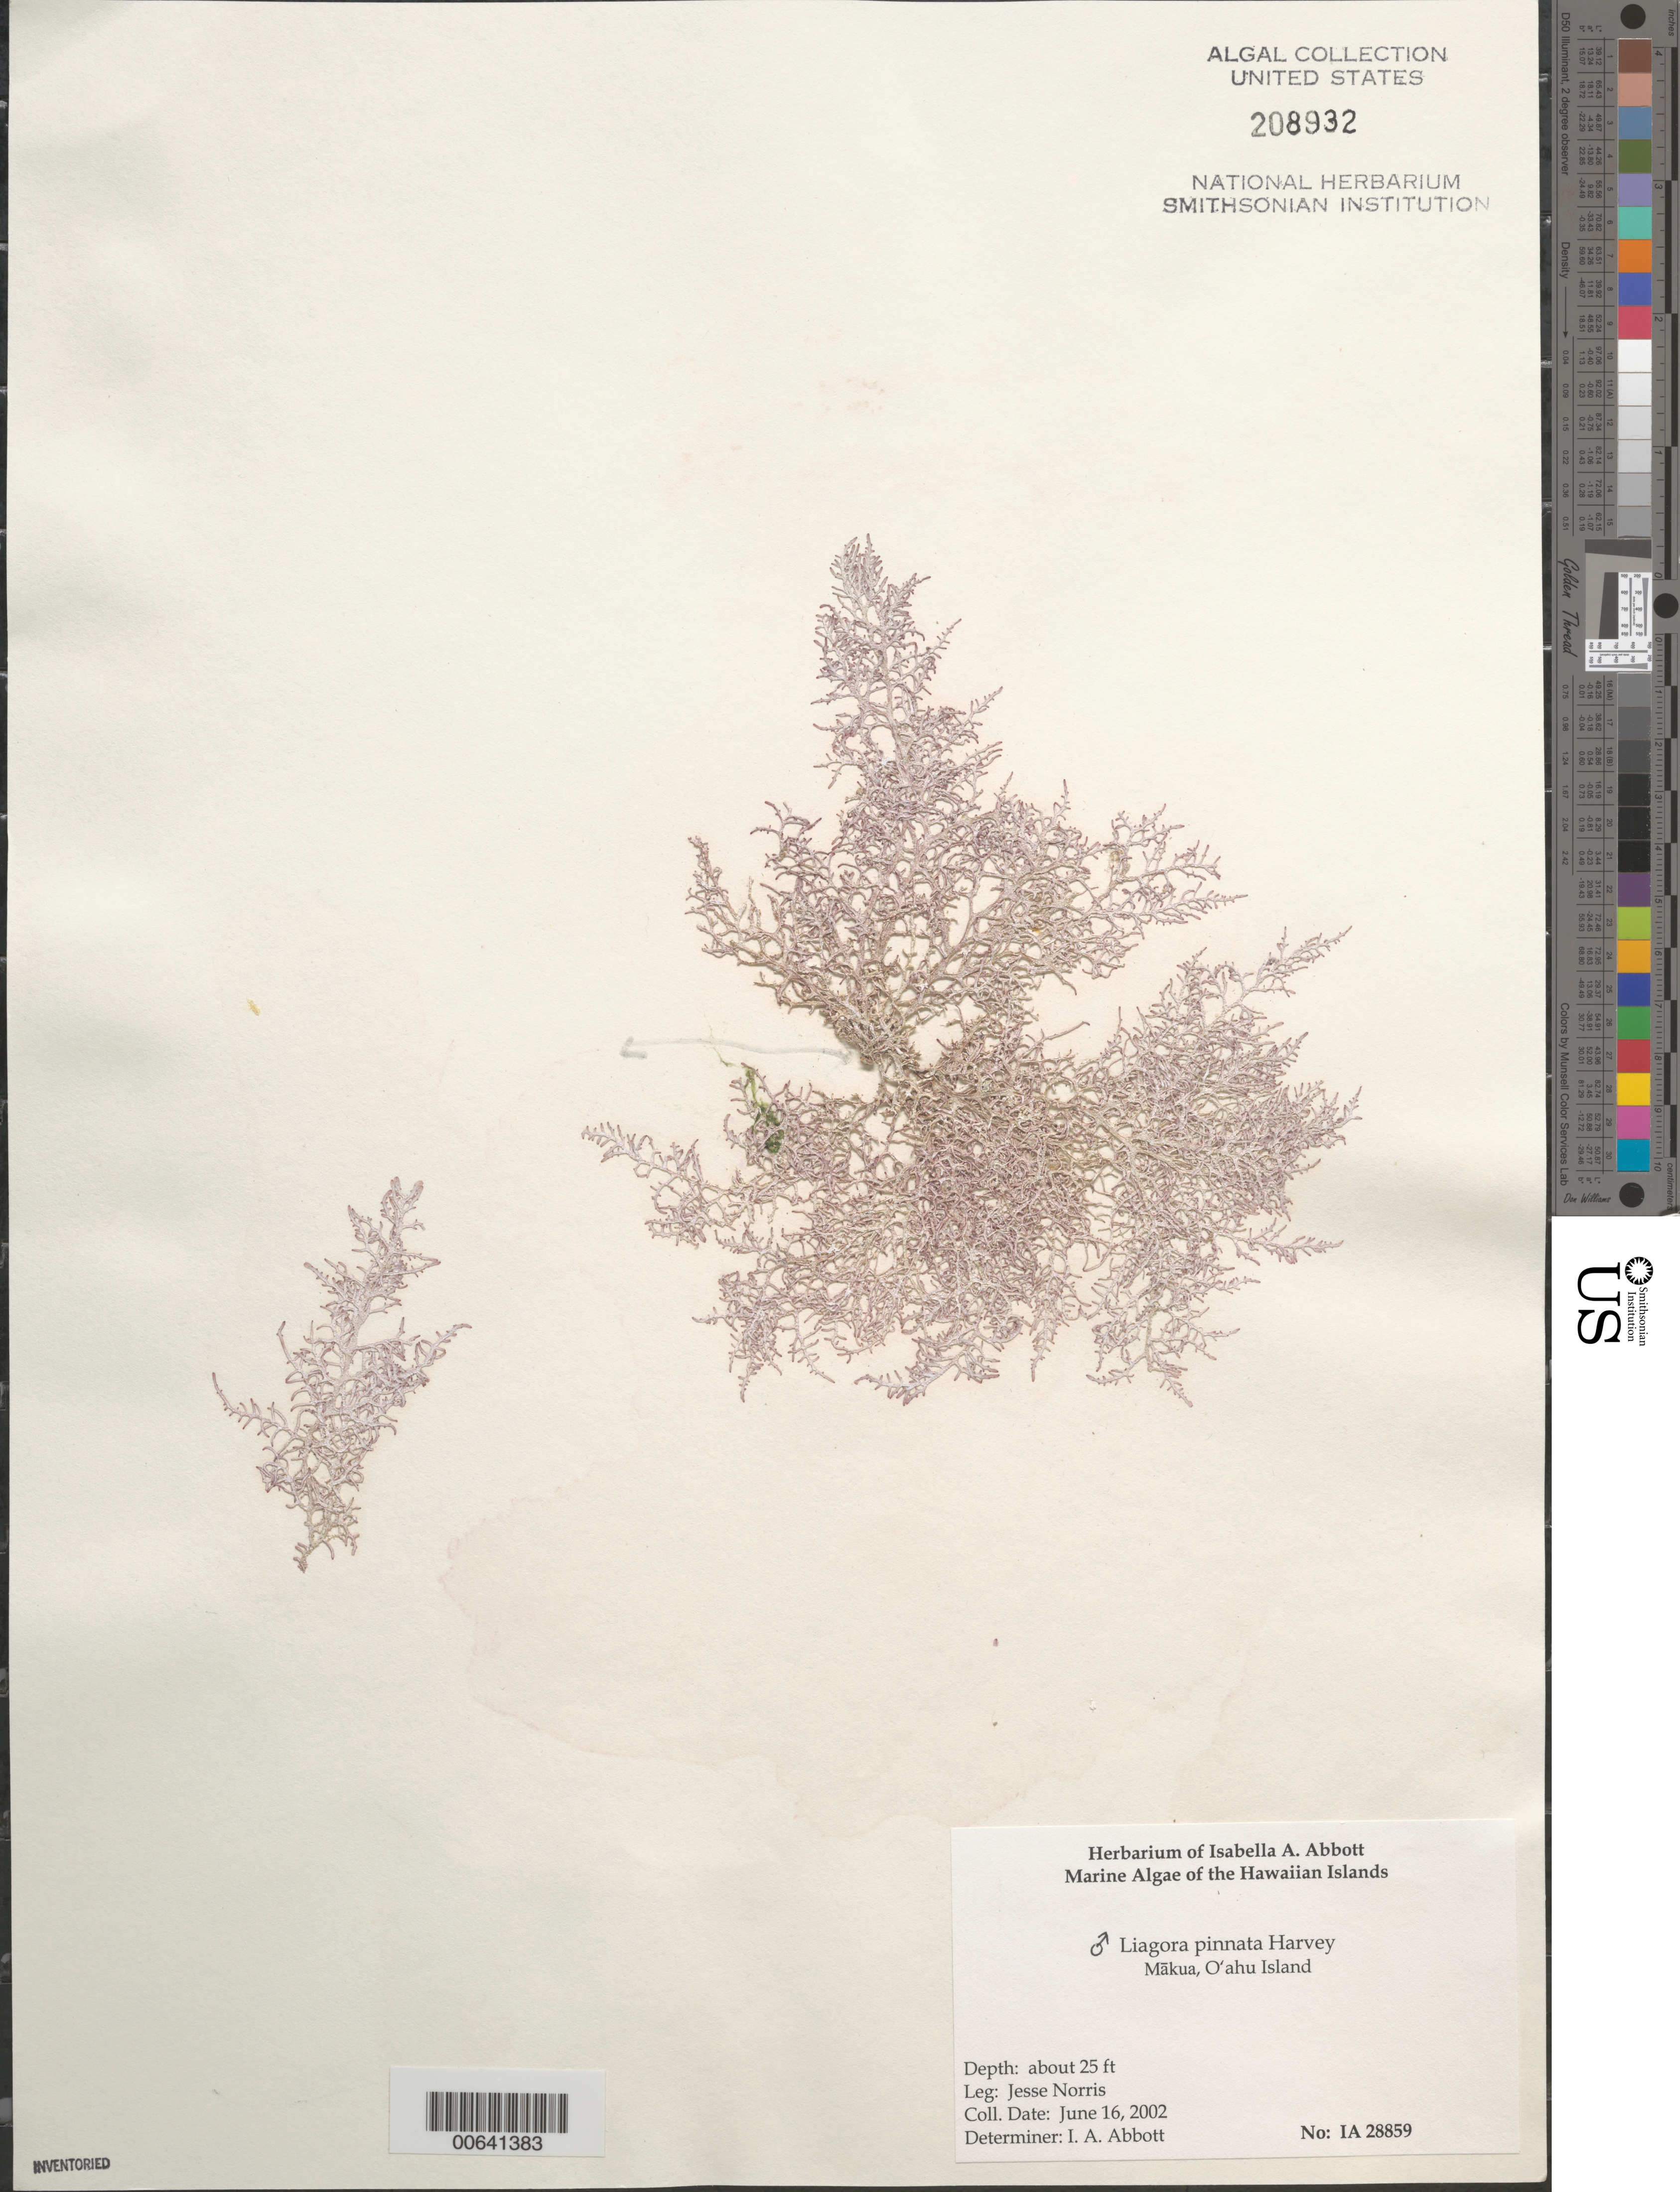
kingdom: Plantae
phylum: Rhodophyta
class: Florideophyceae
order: Nemaliales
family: Liagoraceae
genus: Liagora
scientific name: Liagora pinnata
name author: Harv.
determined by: Abbott, Isabella A.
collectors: J. A. Norris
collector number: IAA 28859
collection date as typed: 16 Jun 2002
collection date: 2002-06-16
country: United States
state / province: Hawaii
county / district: Honolulu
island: Oahu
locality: Makua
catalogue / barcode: US 208932